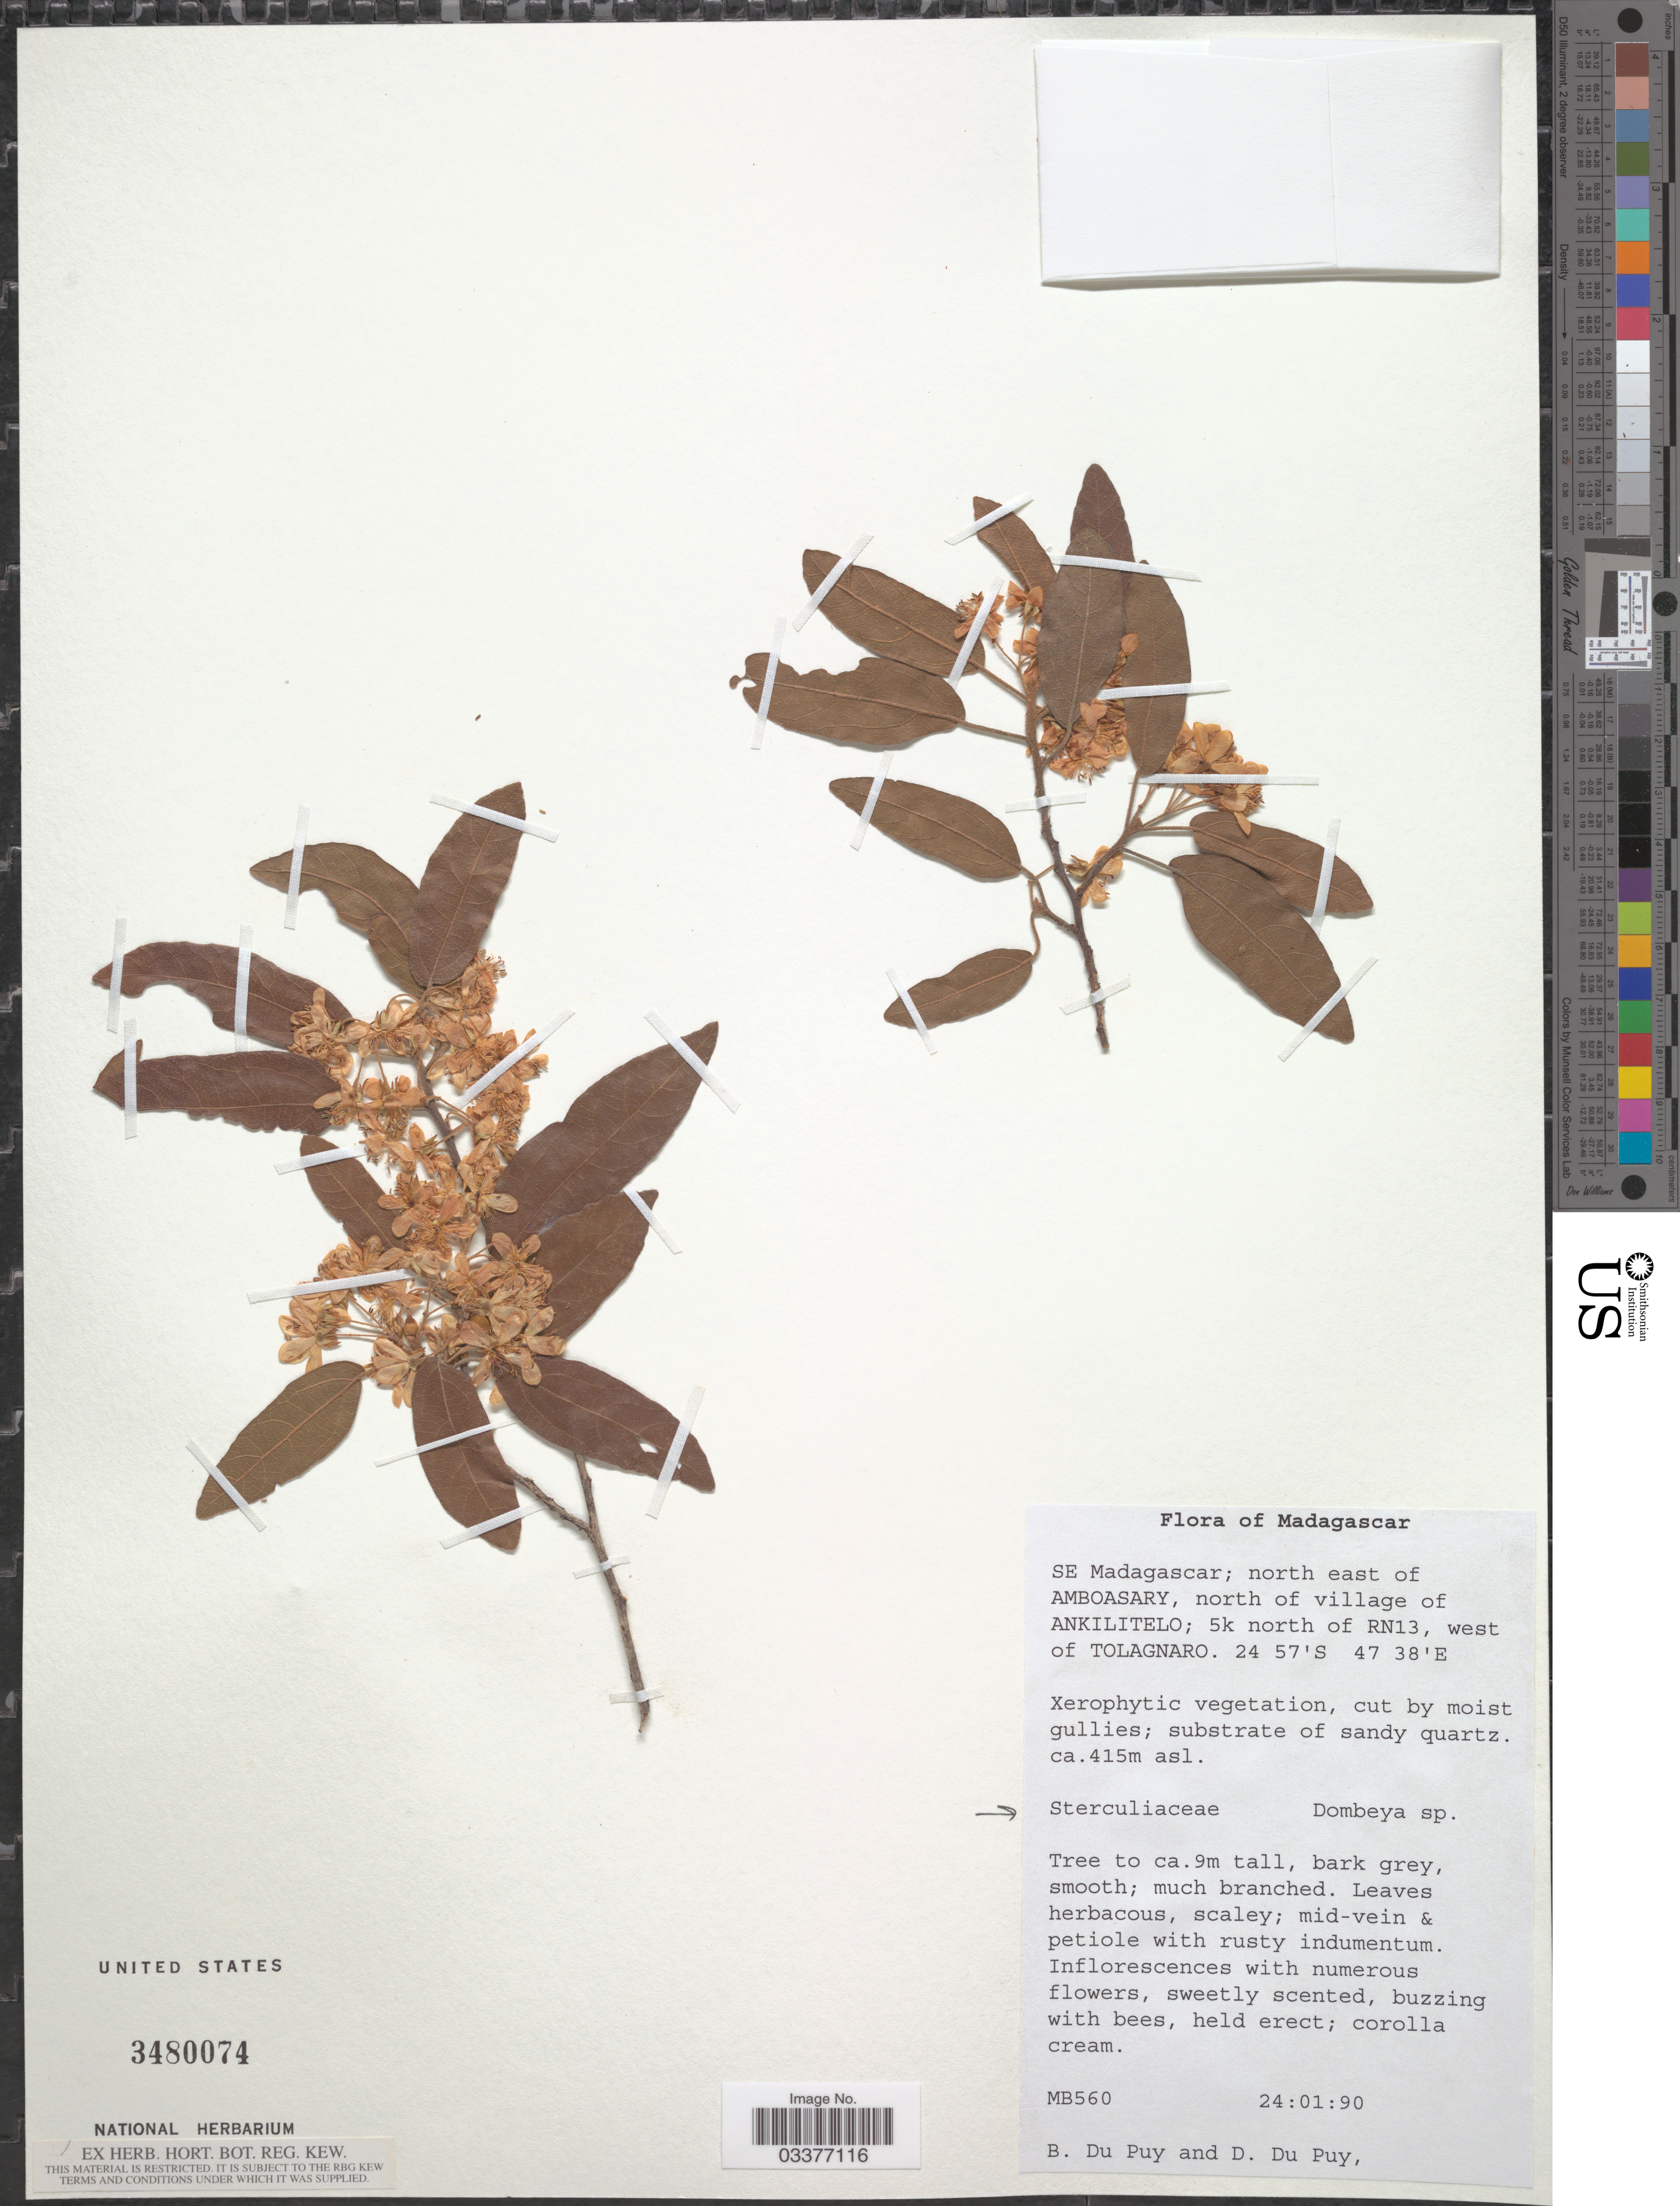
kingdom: Plantae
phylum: Tracheophyta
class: Magnoliopsida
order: Malvales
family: Malvaceae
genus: Dombeya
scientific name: Dombeya tulearensis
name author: Arènes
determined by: Dorr, L. J., (BOT), Smithsonian Institution - National Museum of Natural History (UNITED STATES)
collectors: B. Du Puy & D. Du Puy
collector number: MB560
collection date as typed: Transcribed d/m/y: 24/1/90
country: Madagascar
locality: SE Madagascar; north east of Amboasary, north of village of Ankilitelo; 5k north of RN13, west of Tolagnaro.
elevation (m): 415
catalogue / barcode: US 3480074